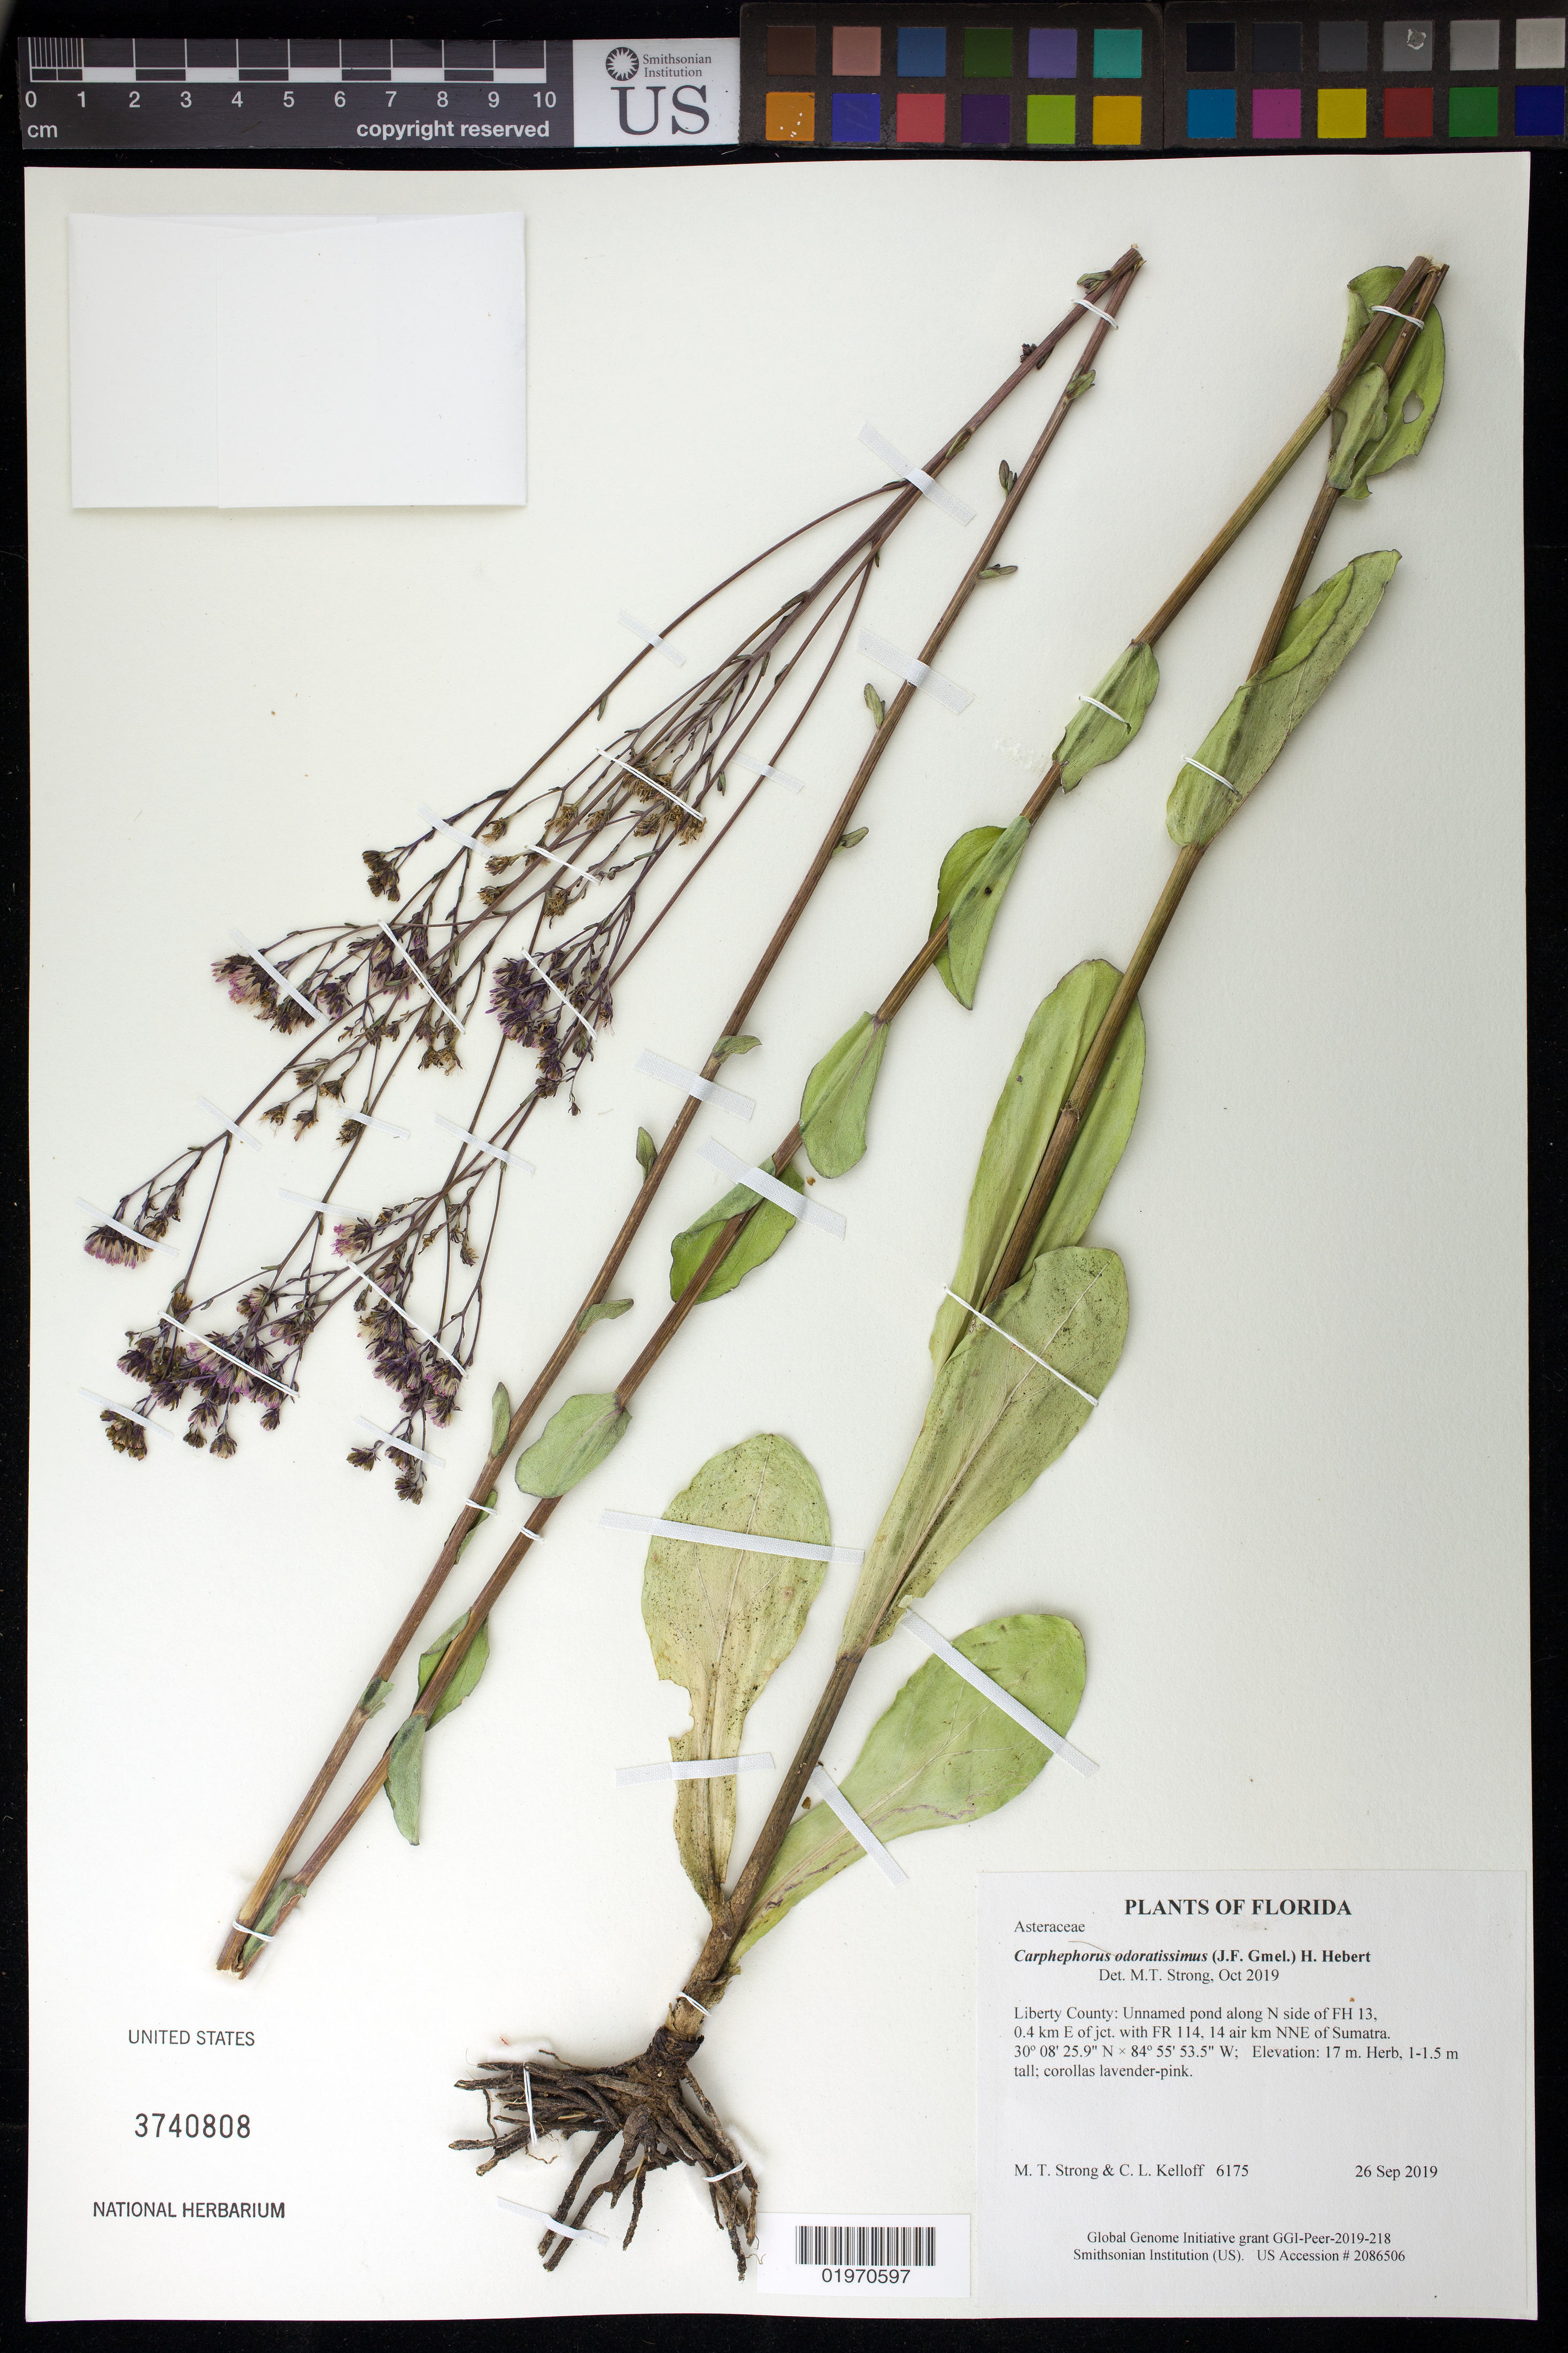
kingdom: Plantae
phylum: Tracheophyta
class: Magnoliopsida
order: Asterales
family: Asteraceae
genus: Carphephorus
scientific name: Carphephorus odoratissimus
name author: (J.F. Gmel.) H. Hebert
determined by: Strong, Mark T., (BOT), Smithsonian Institution - National Museum of Natural History (UNITED STATES)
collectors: M. T. Strong & C. L. Kelloff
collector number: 6175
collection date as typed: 26 Sep 2019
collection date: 2019-09-26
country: United States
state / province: Florida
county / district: Liberty County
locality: Unnamed pond along N side of FH 13, 0.4 km E of jct. with FR 114, 14 air km NNE of Sumatra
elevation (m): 17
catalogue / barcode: US 3740808